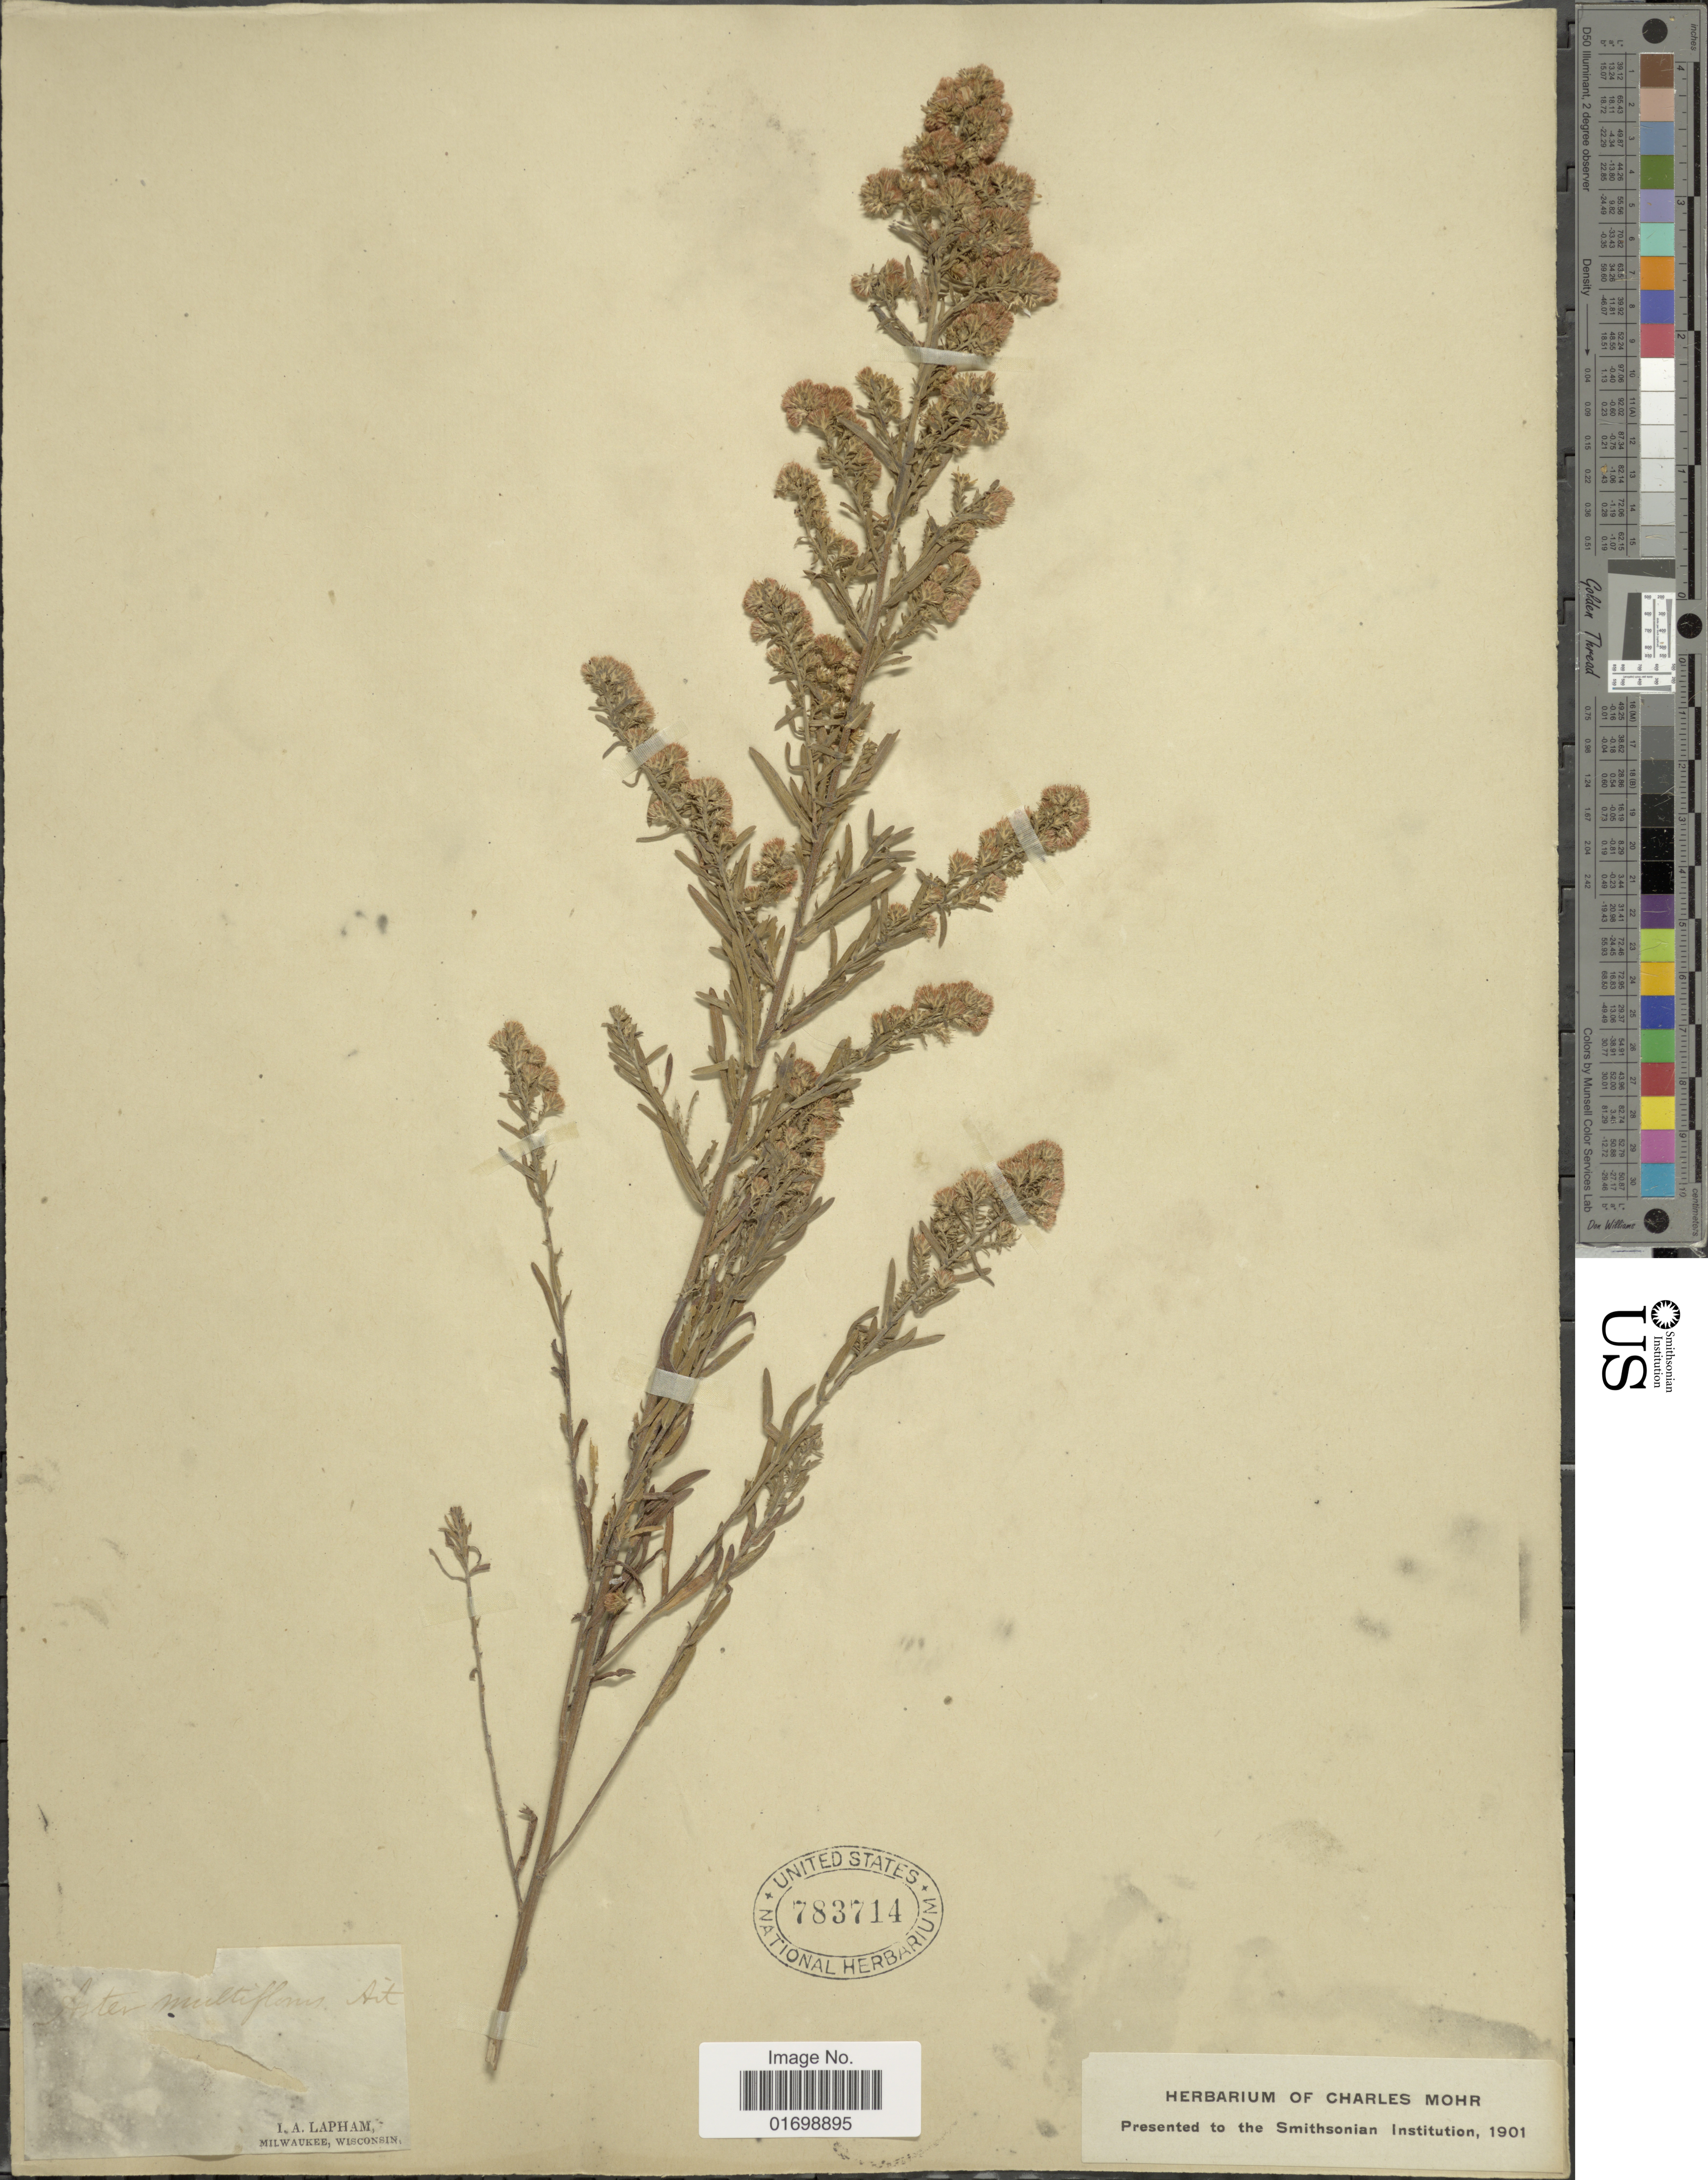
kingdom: Plantae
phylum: Tracheophyta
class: Magnoliopsida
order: Asterales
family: Asteraceae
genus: Symphyotrichum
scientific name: Symphyotrichum ericoides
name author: (L.) G.L. Nesom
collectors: I. Lapham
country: United States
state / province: Wisconsin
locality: Milwaukee.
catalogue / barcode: US 783714